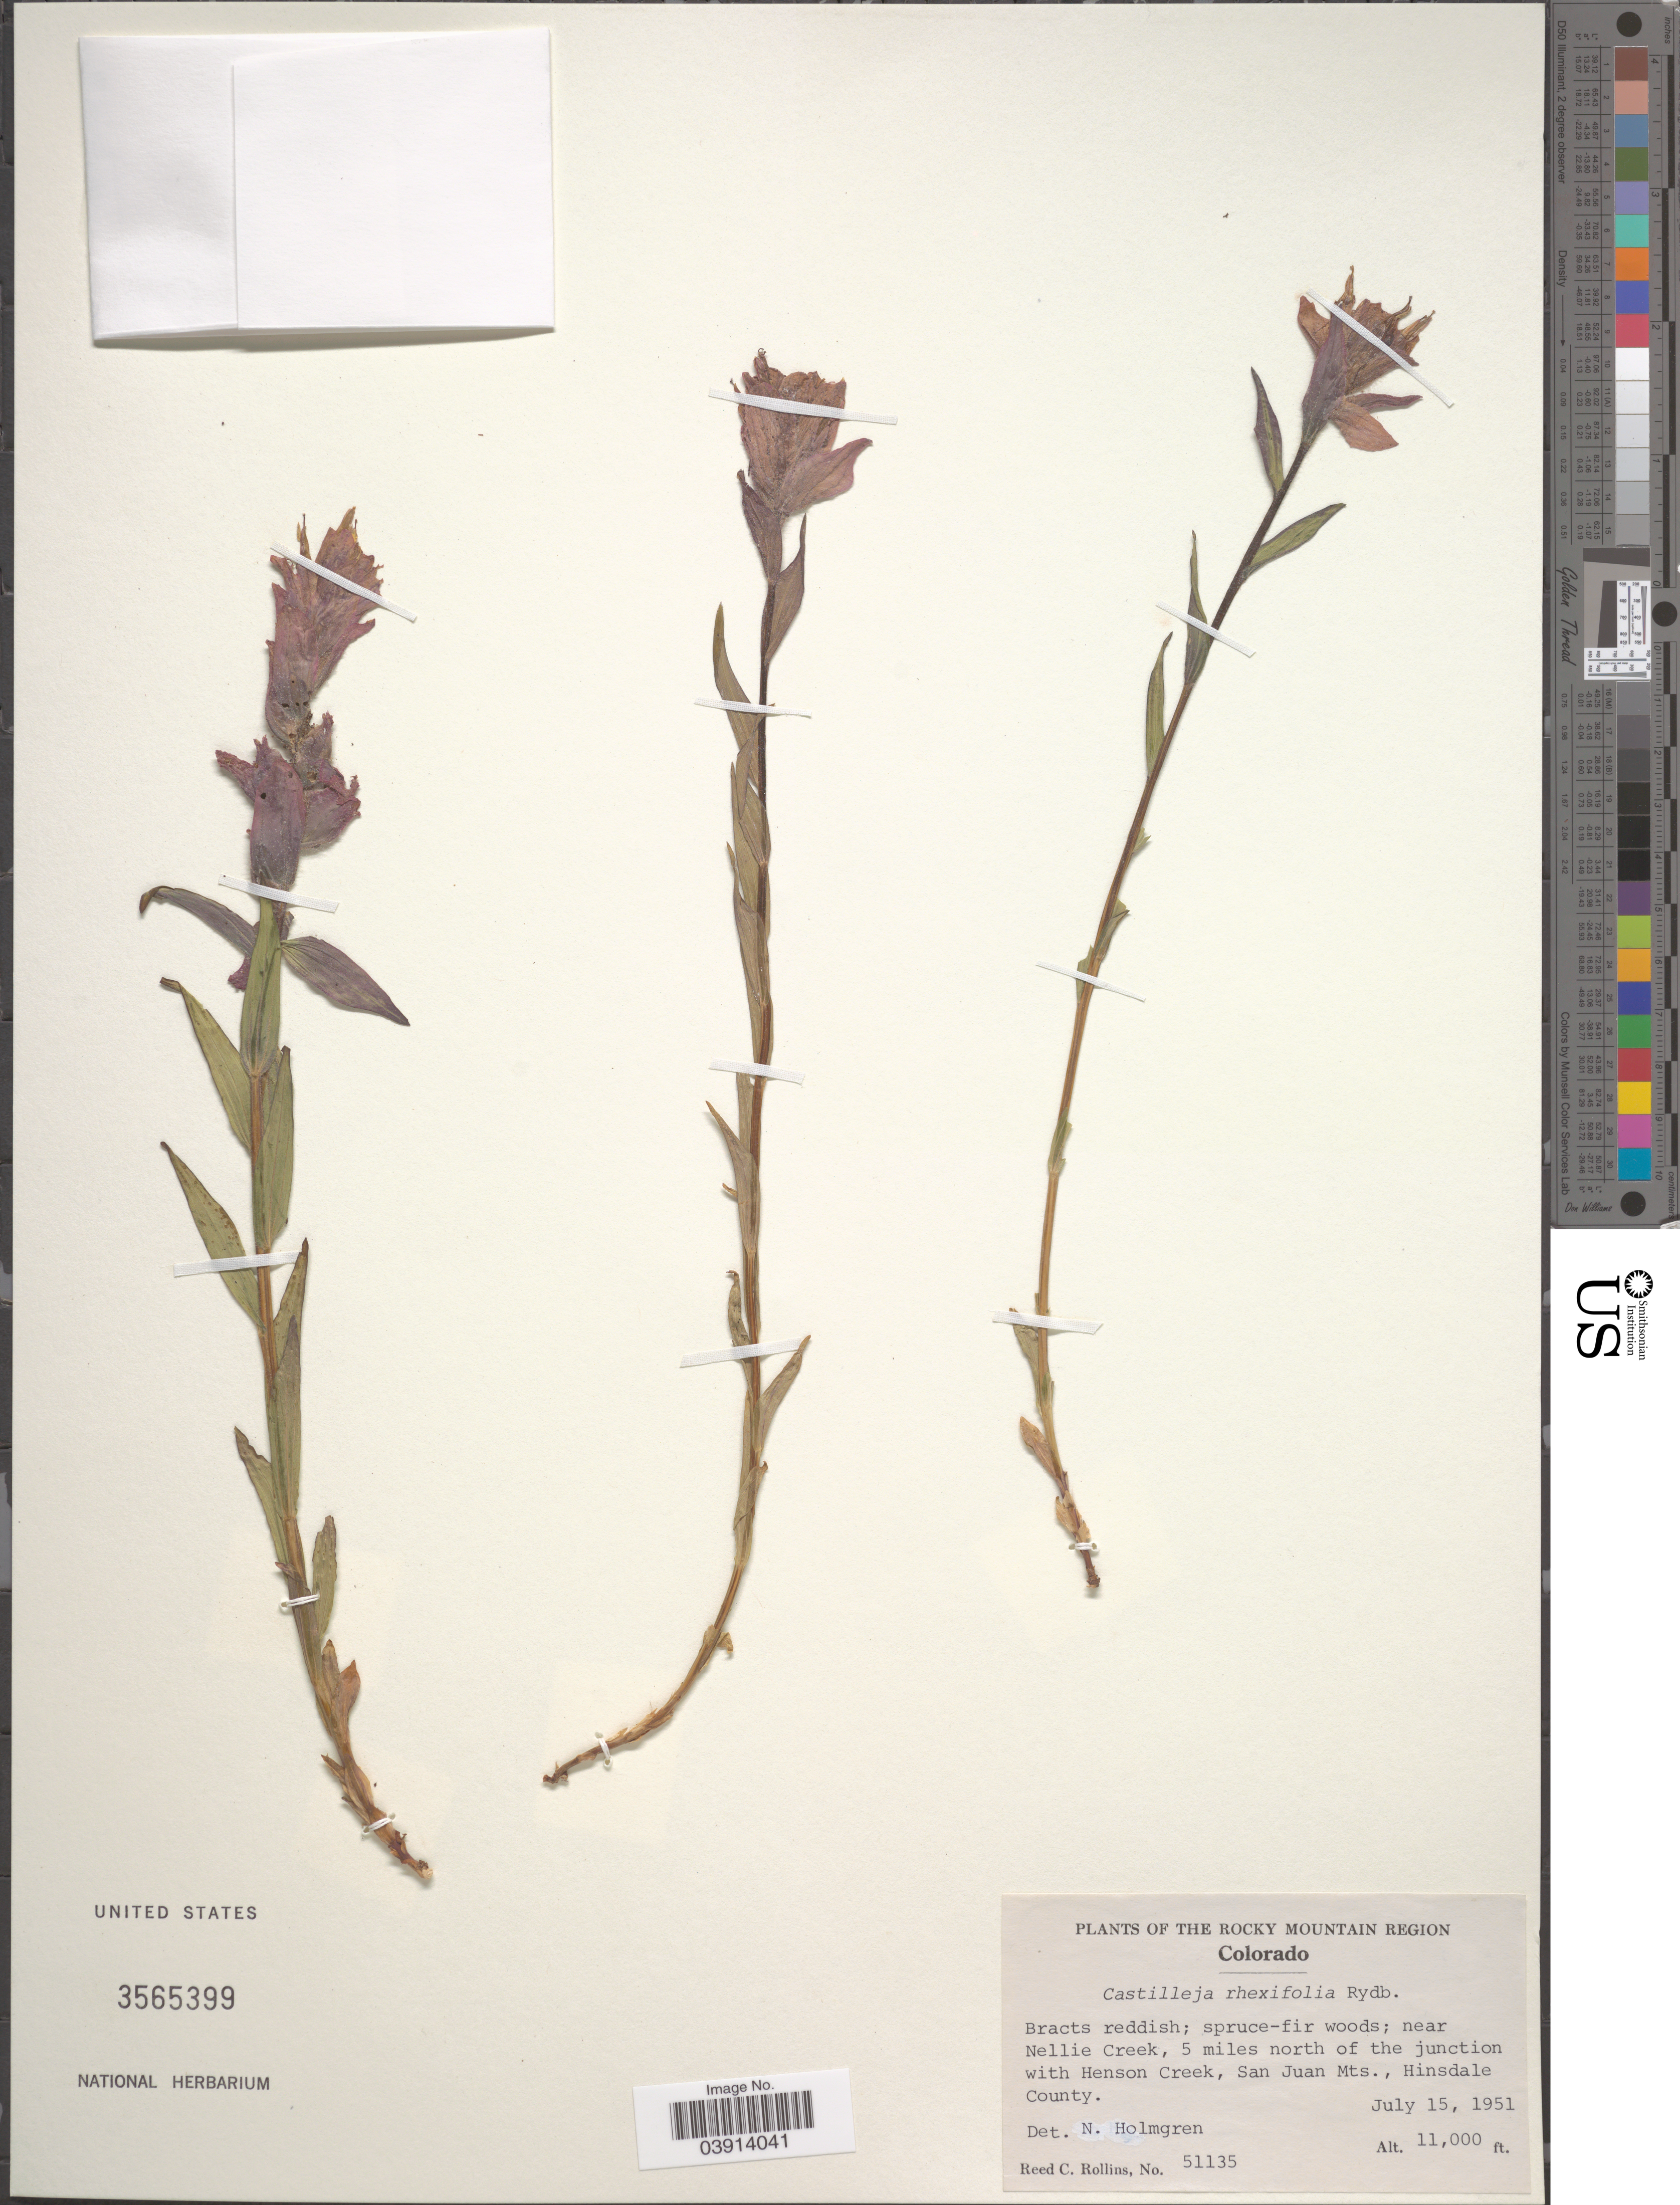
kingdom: Plantae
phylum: Tracheophyta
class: Magnoliopsida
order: Lamiales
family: Orobanchaceae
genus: Castilleja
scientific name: Castilleja rhexiifolia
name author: Rydb.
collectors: R. C. Rollins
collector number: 51135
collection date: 1951-07-15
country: United States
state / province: Colorado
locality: The Rocky Mountain Region. Near Nellie Creek, 5 miles north of the junction with Henson Creek, San Juan Mts., Hinsdale County.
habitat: spruce-fir woods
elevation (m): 3353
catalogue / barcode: US 3565399